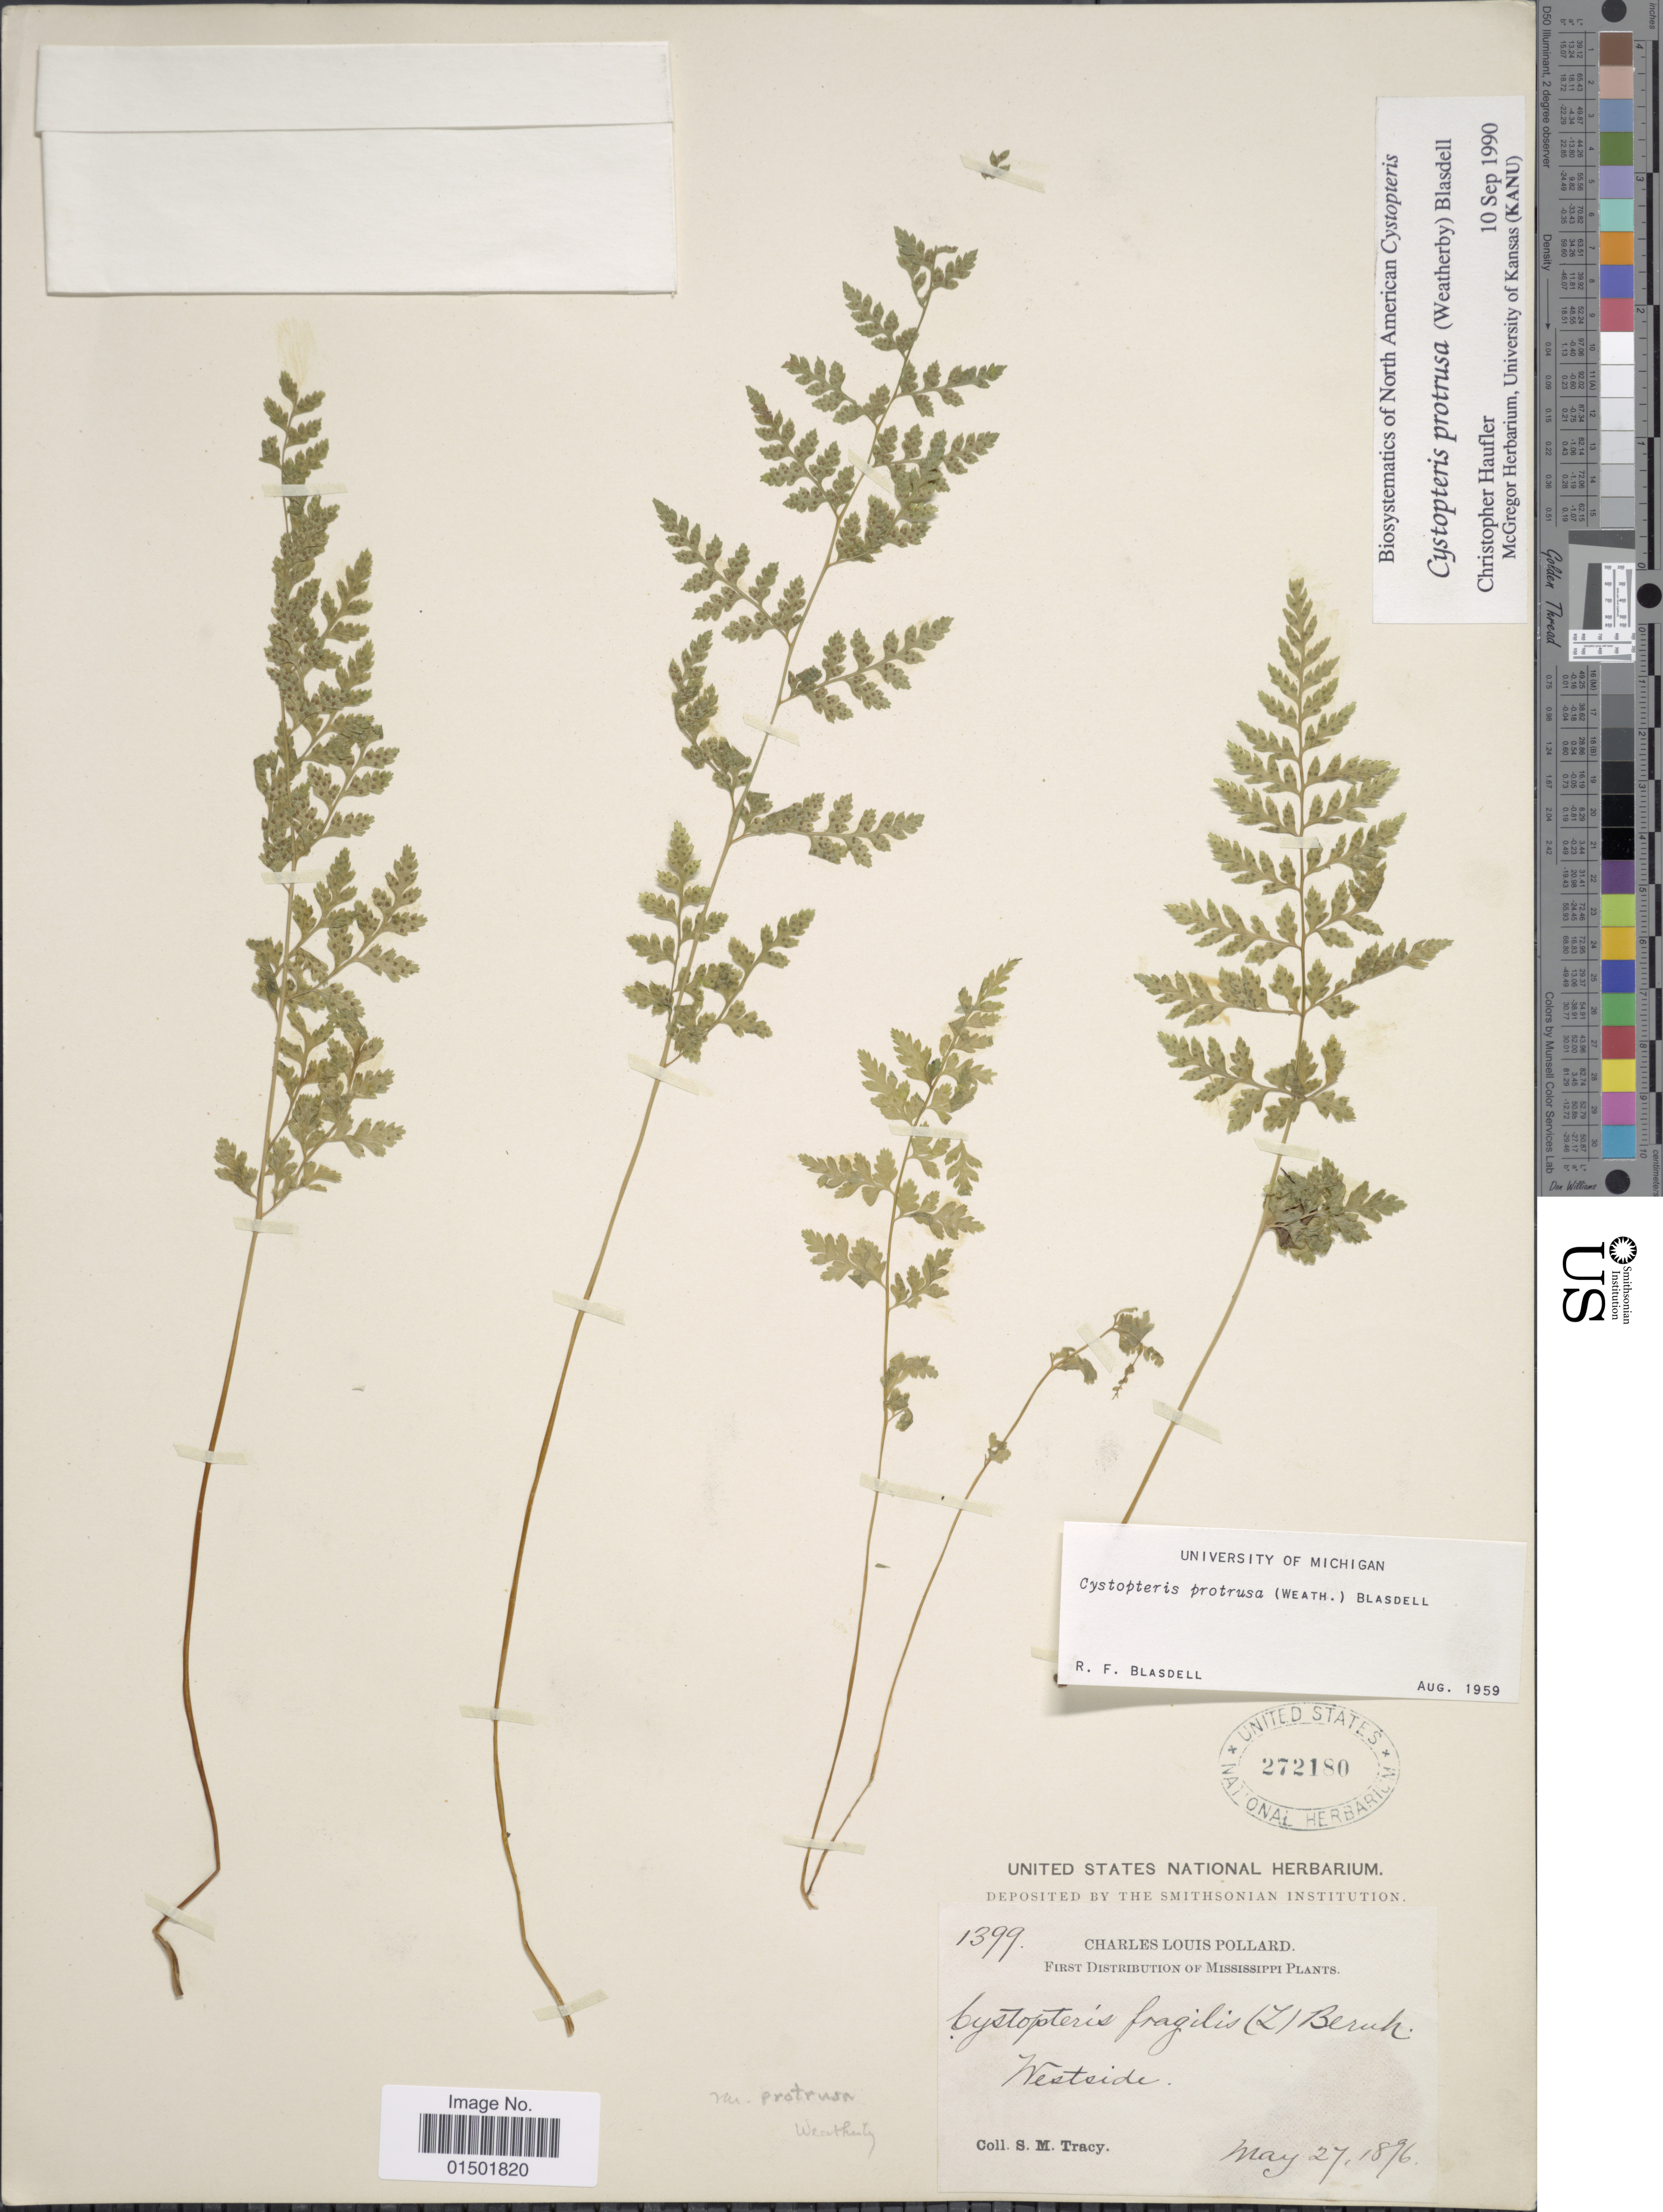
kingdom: Plantae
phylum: Tracheophyta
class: Polypodiopsida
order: Polypodiales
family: Cystopteridaceae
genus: Cystopteris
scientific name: Cystopteris protrusa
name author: (Weath.) Blasdell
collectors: S. Stracy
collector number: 1399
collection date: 1896-05-27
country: United States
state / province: Mississippi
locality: Westside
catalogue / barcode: US 272180